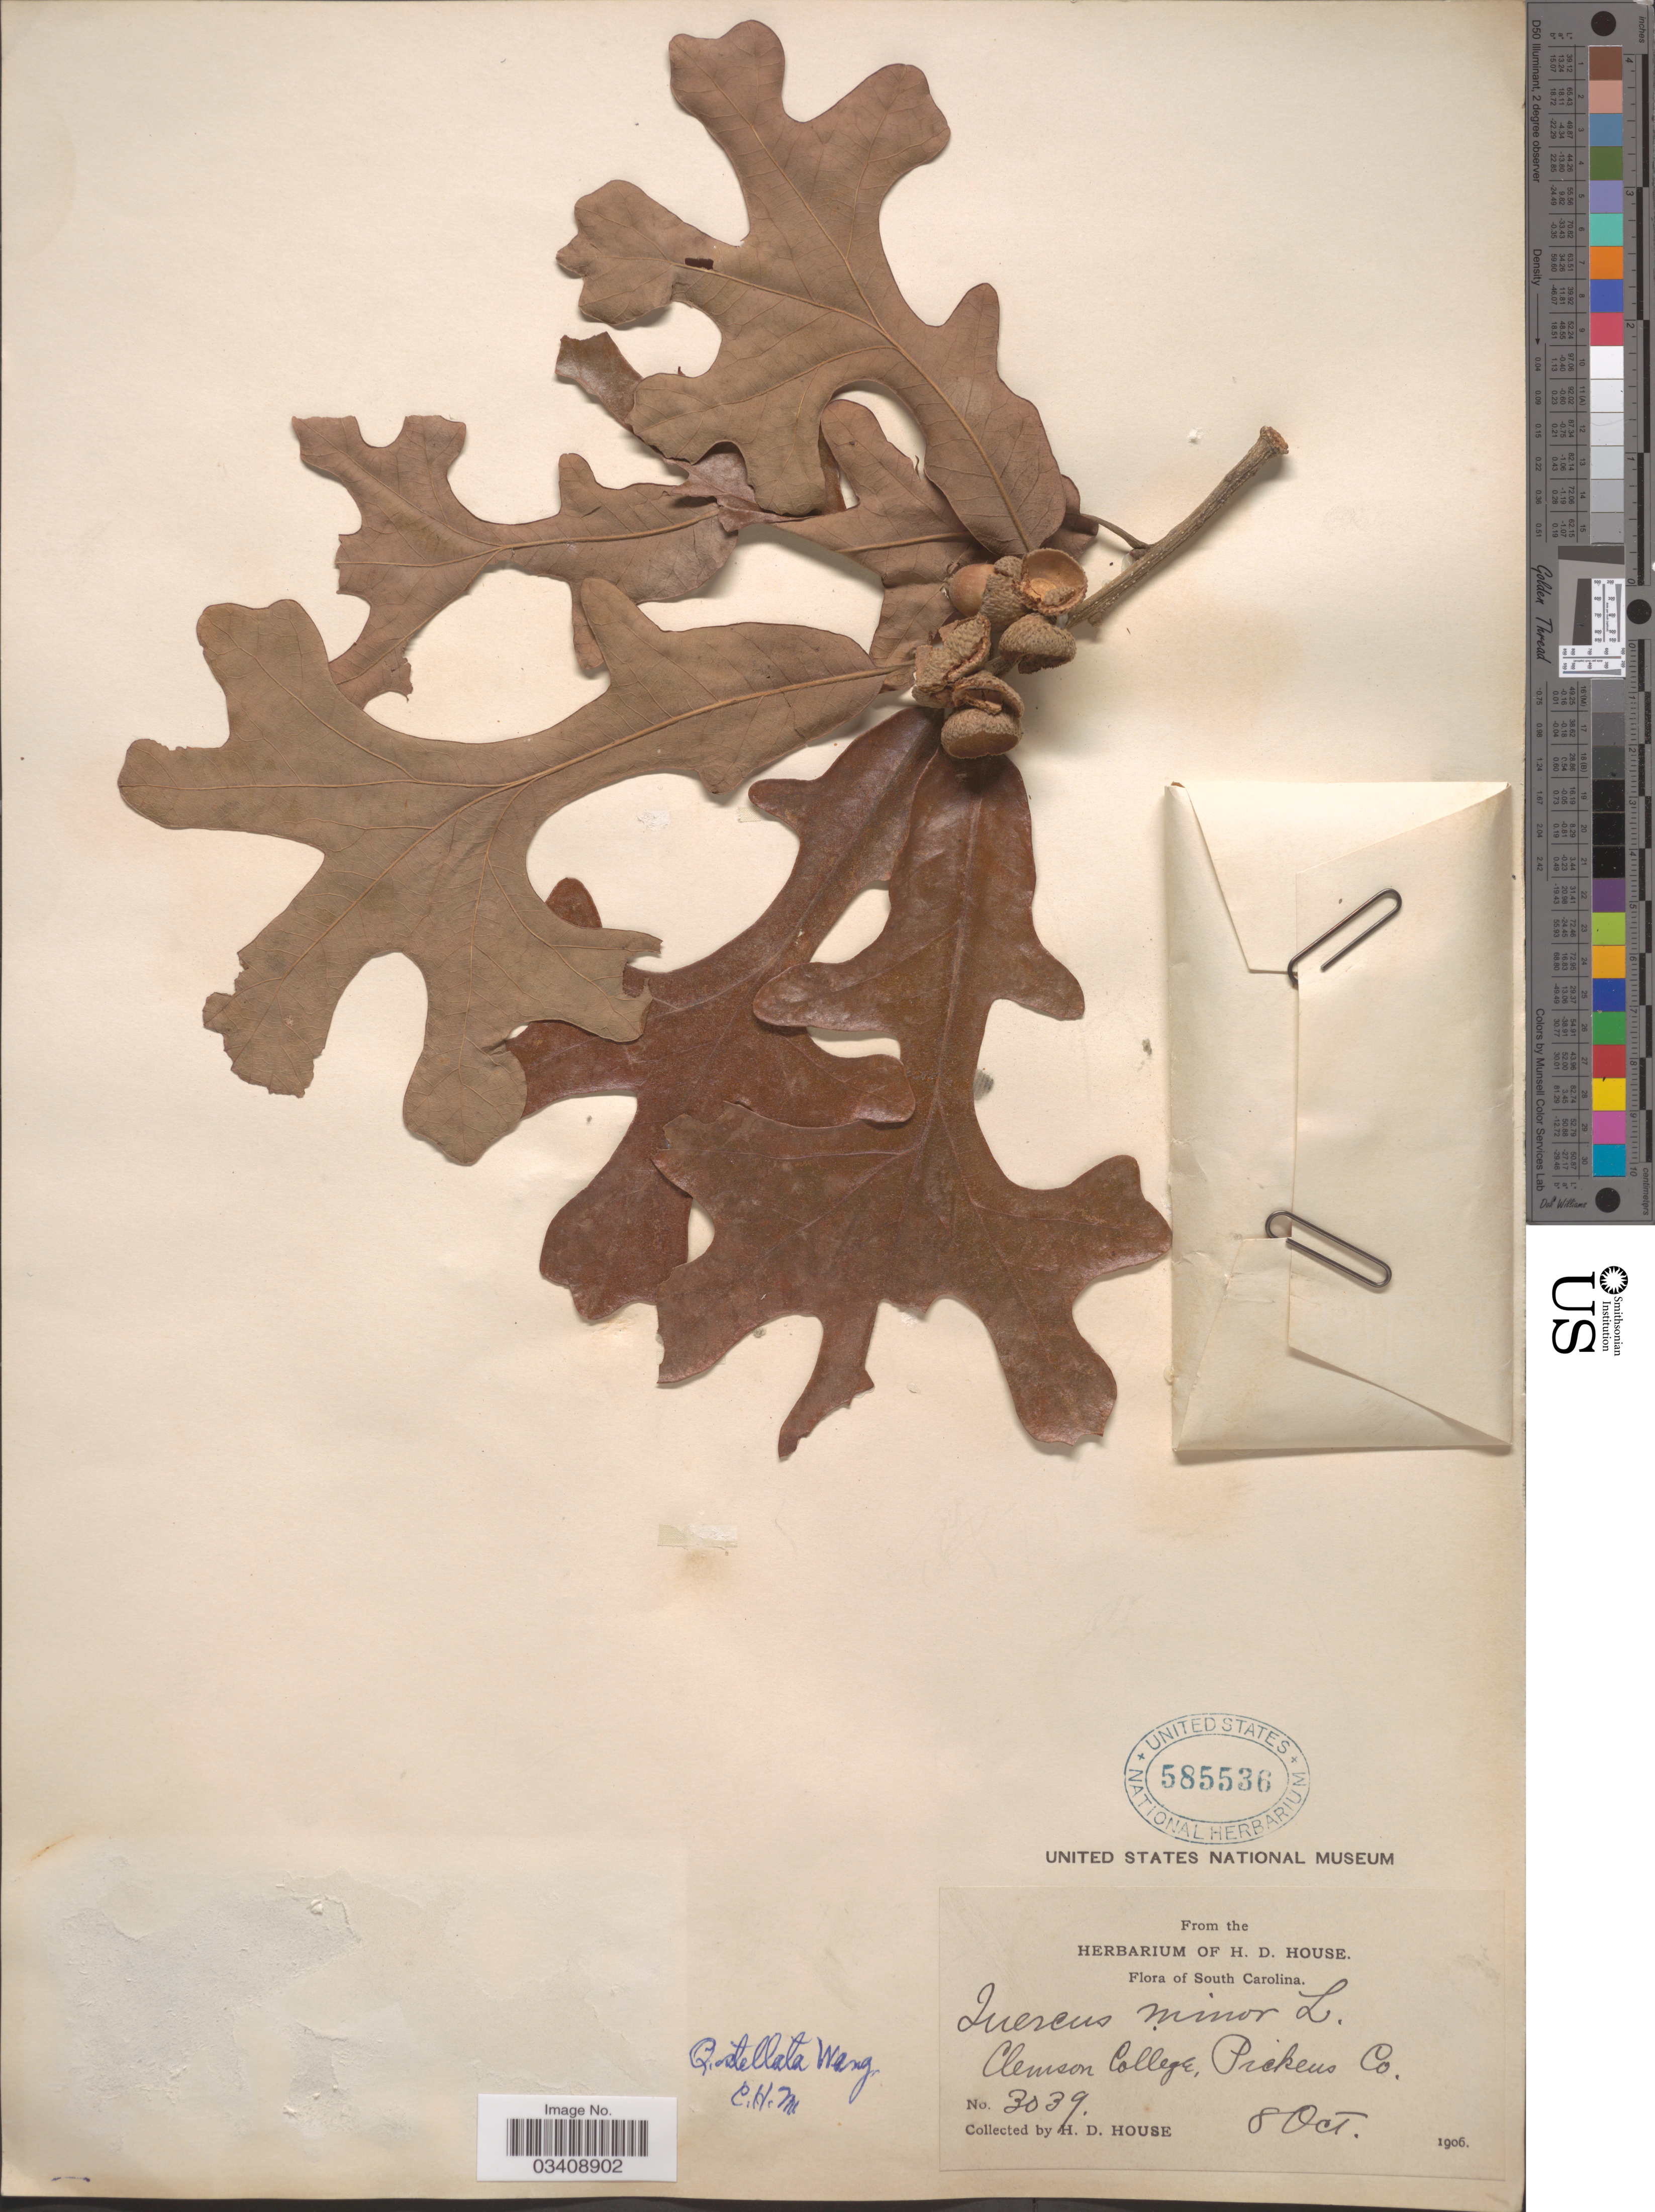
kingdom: Plantae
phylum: Tracheophyta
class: Magnoliopsida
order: Fagales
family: Fagaceae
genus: Quercus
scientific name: Quercus stellata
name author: Wangenh.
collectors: H. D. House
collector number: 3039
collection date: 1906-10-08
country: United States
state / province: South Carolina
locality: Clemson College, Pickens Co.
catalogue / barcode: US 585536